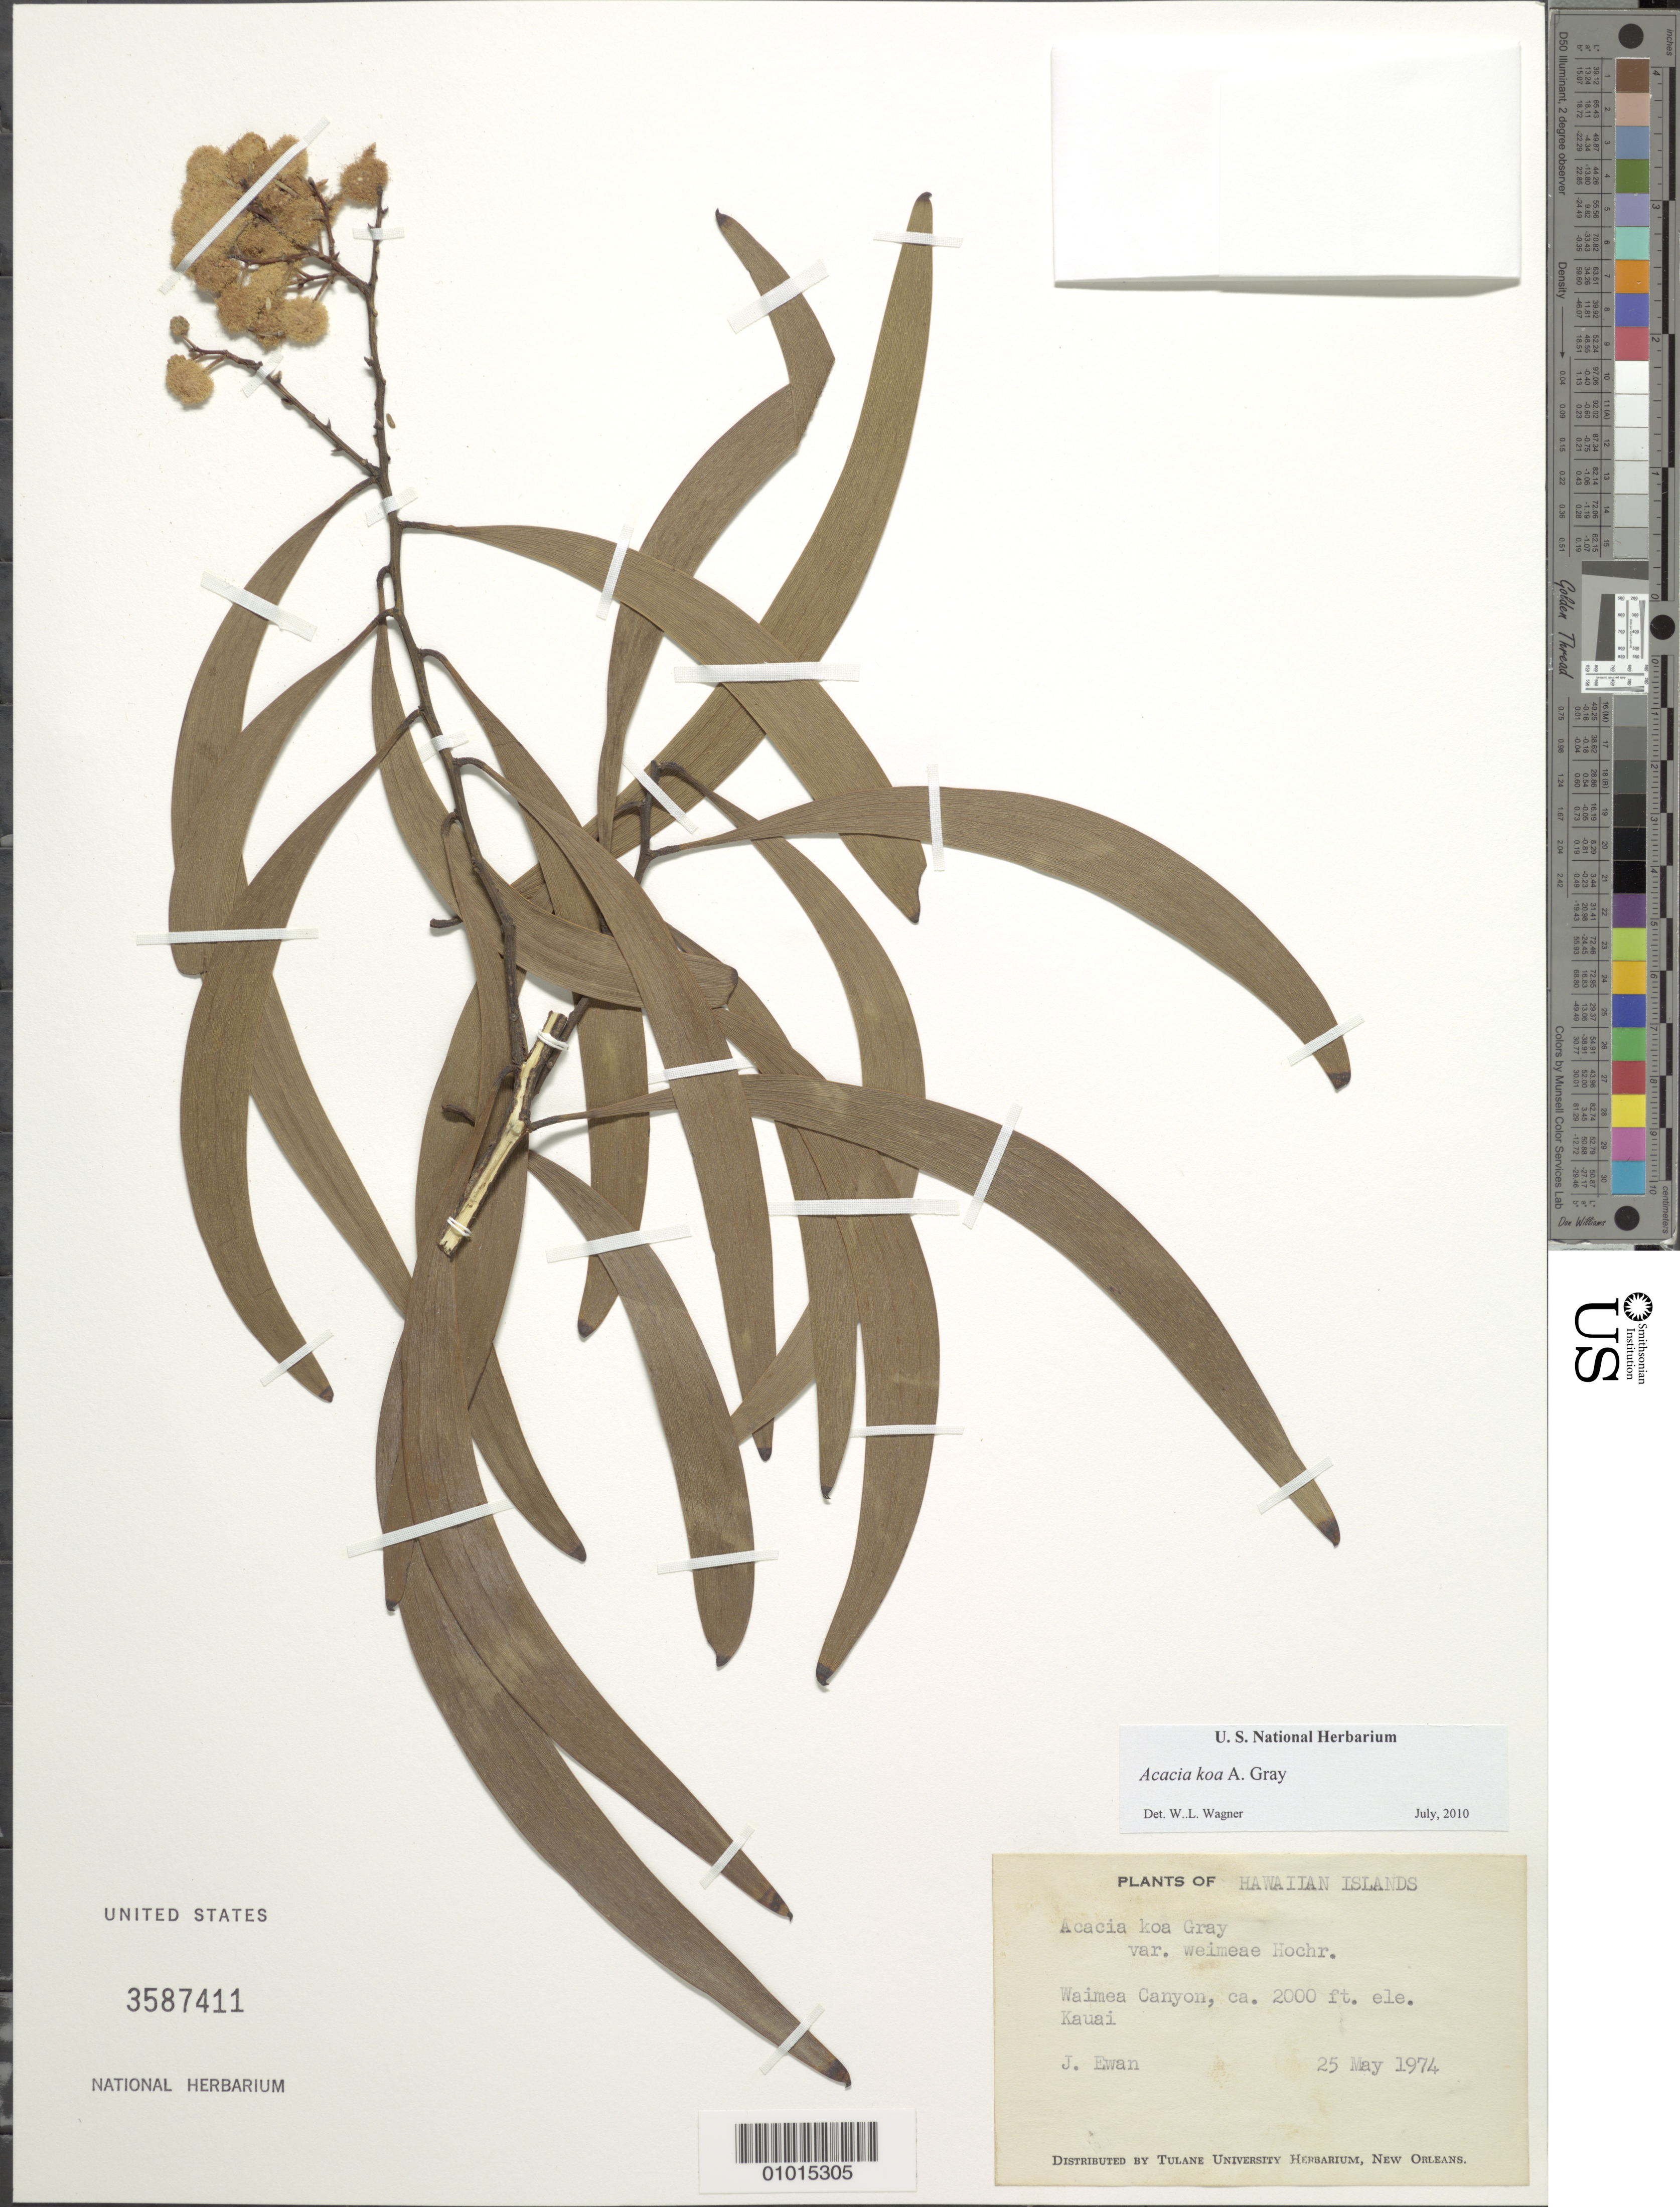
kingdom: Plantae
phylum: Tracheophyta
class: Magnoliopsida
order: Fabales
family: Fabaceae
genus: Acacia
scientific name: Acacia koa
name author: A. Gray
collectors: J. A. Ewan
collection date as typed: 25 May 1974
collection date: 1974-05-25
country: United States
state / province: Hawaii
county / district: Kauai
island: Kaua'i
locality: Waimea Canyon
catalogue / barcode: US 3587411